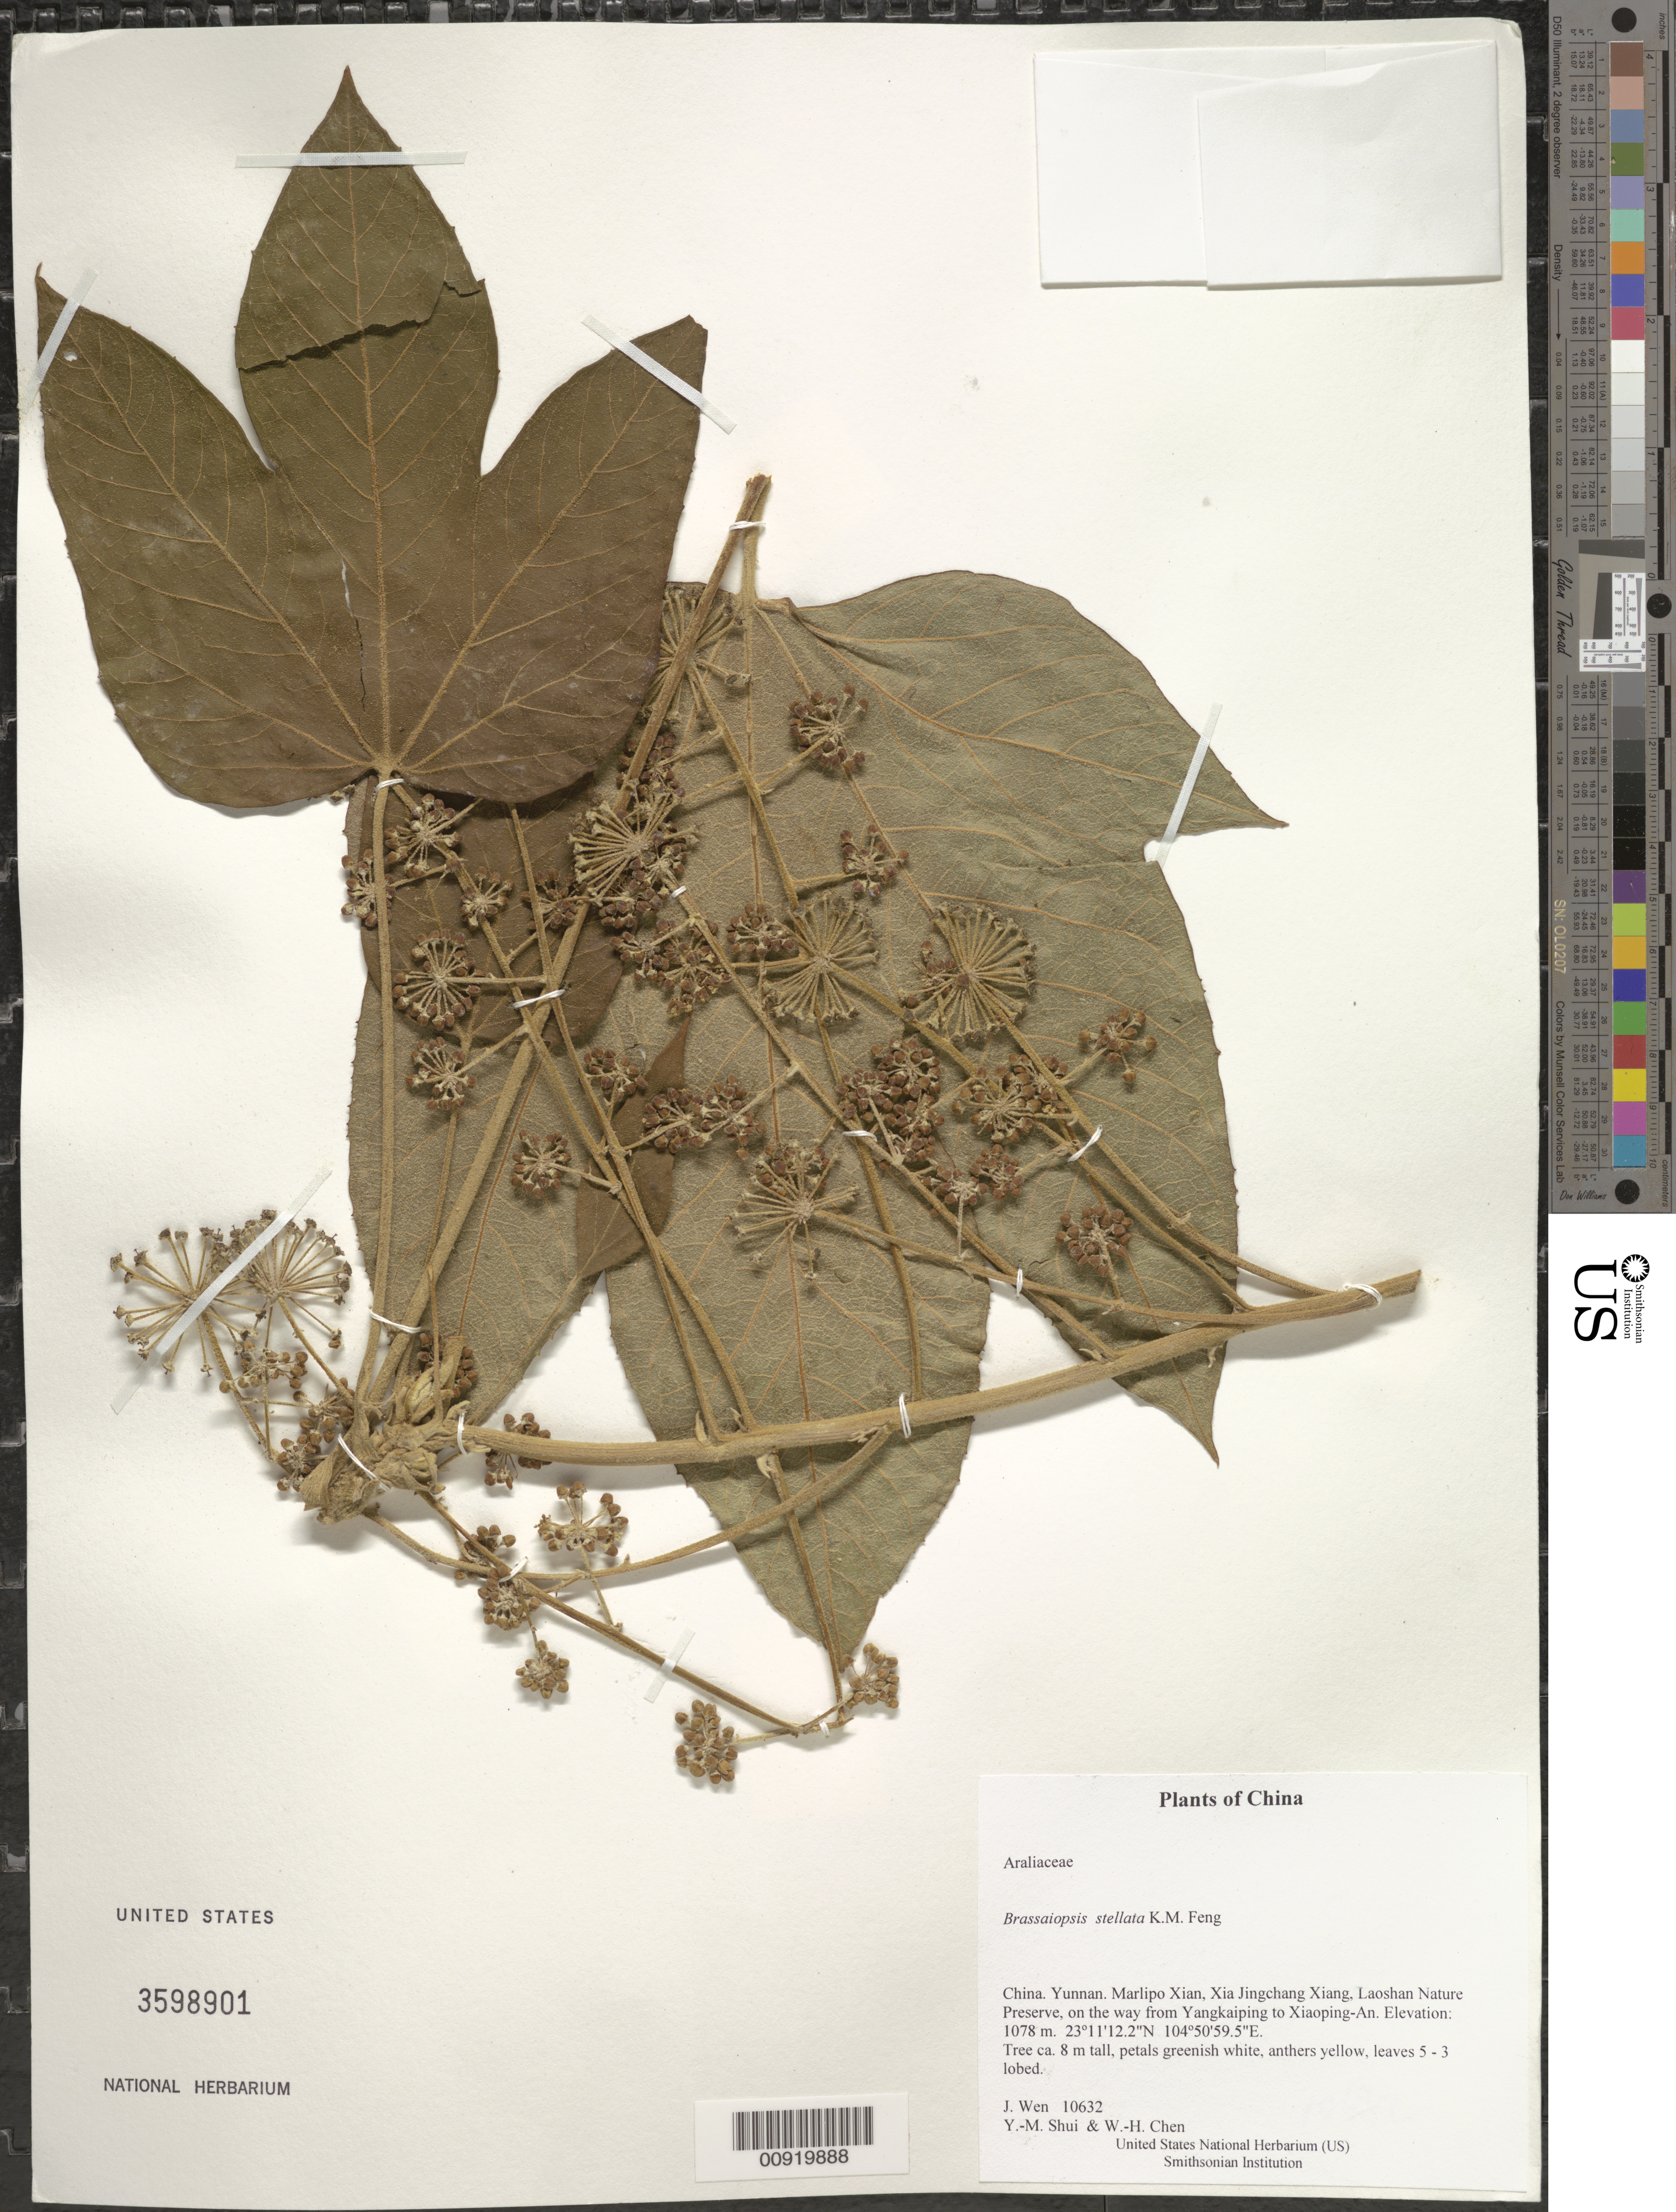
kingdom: Plantae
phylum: Tracheophyta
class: Magnoliopsida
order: Apiales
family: Araliaceae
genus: Brassaiopsis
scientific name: Brassaiopsis stellata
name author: K.M. Feng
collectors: J. Wen, Y. Shui & W. Chen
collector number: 10632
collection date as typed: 24 Sep 2008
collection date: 2008-09-24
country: China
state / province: Yunnan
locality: Marlipo Xian, Xia Jingchang Xiang, Laoshan Nature Preserve, on the way from Yangkaiping to Xiaoping-An.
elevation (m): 1078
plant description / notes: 2 specimens: 1 with 4 sheets; 1 with 3 sheets.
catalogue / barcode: US 3598901